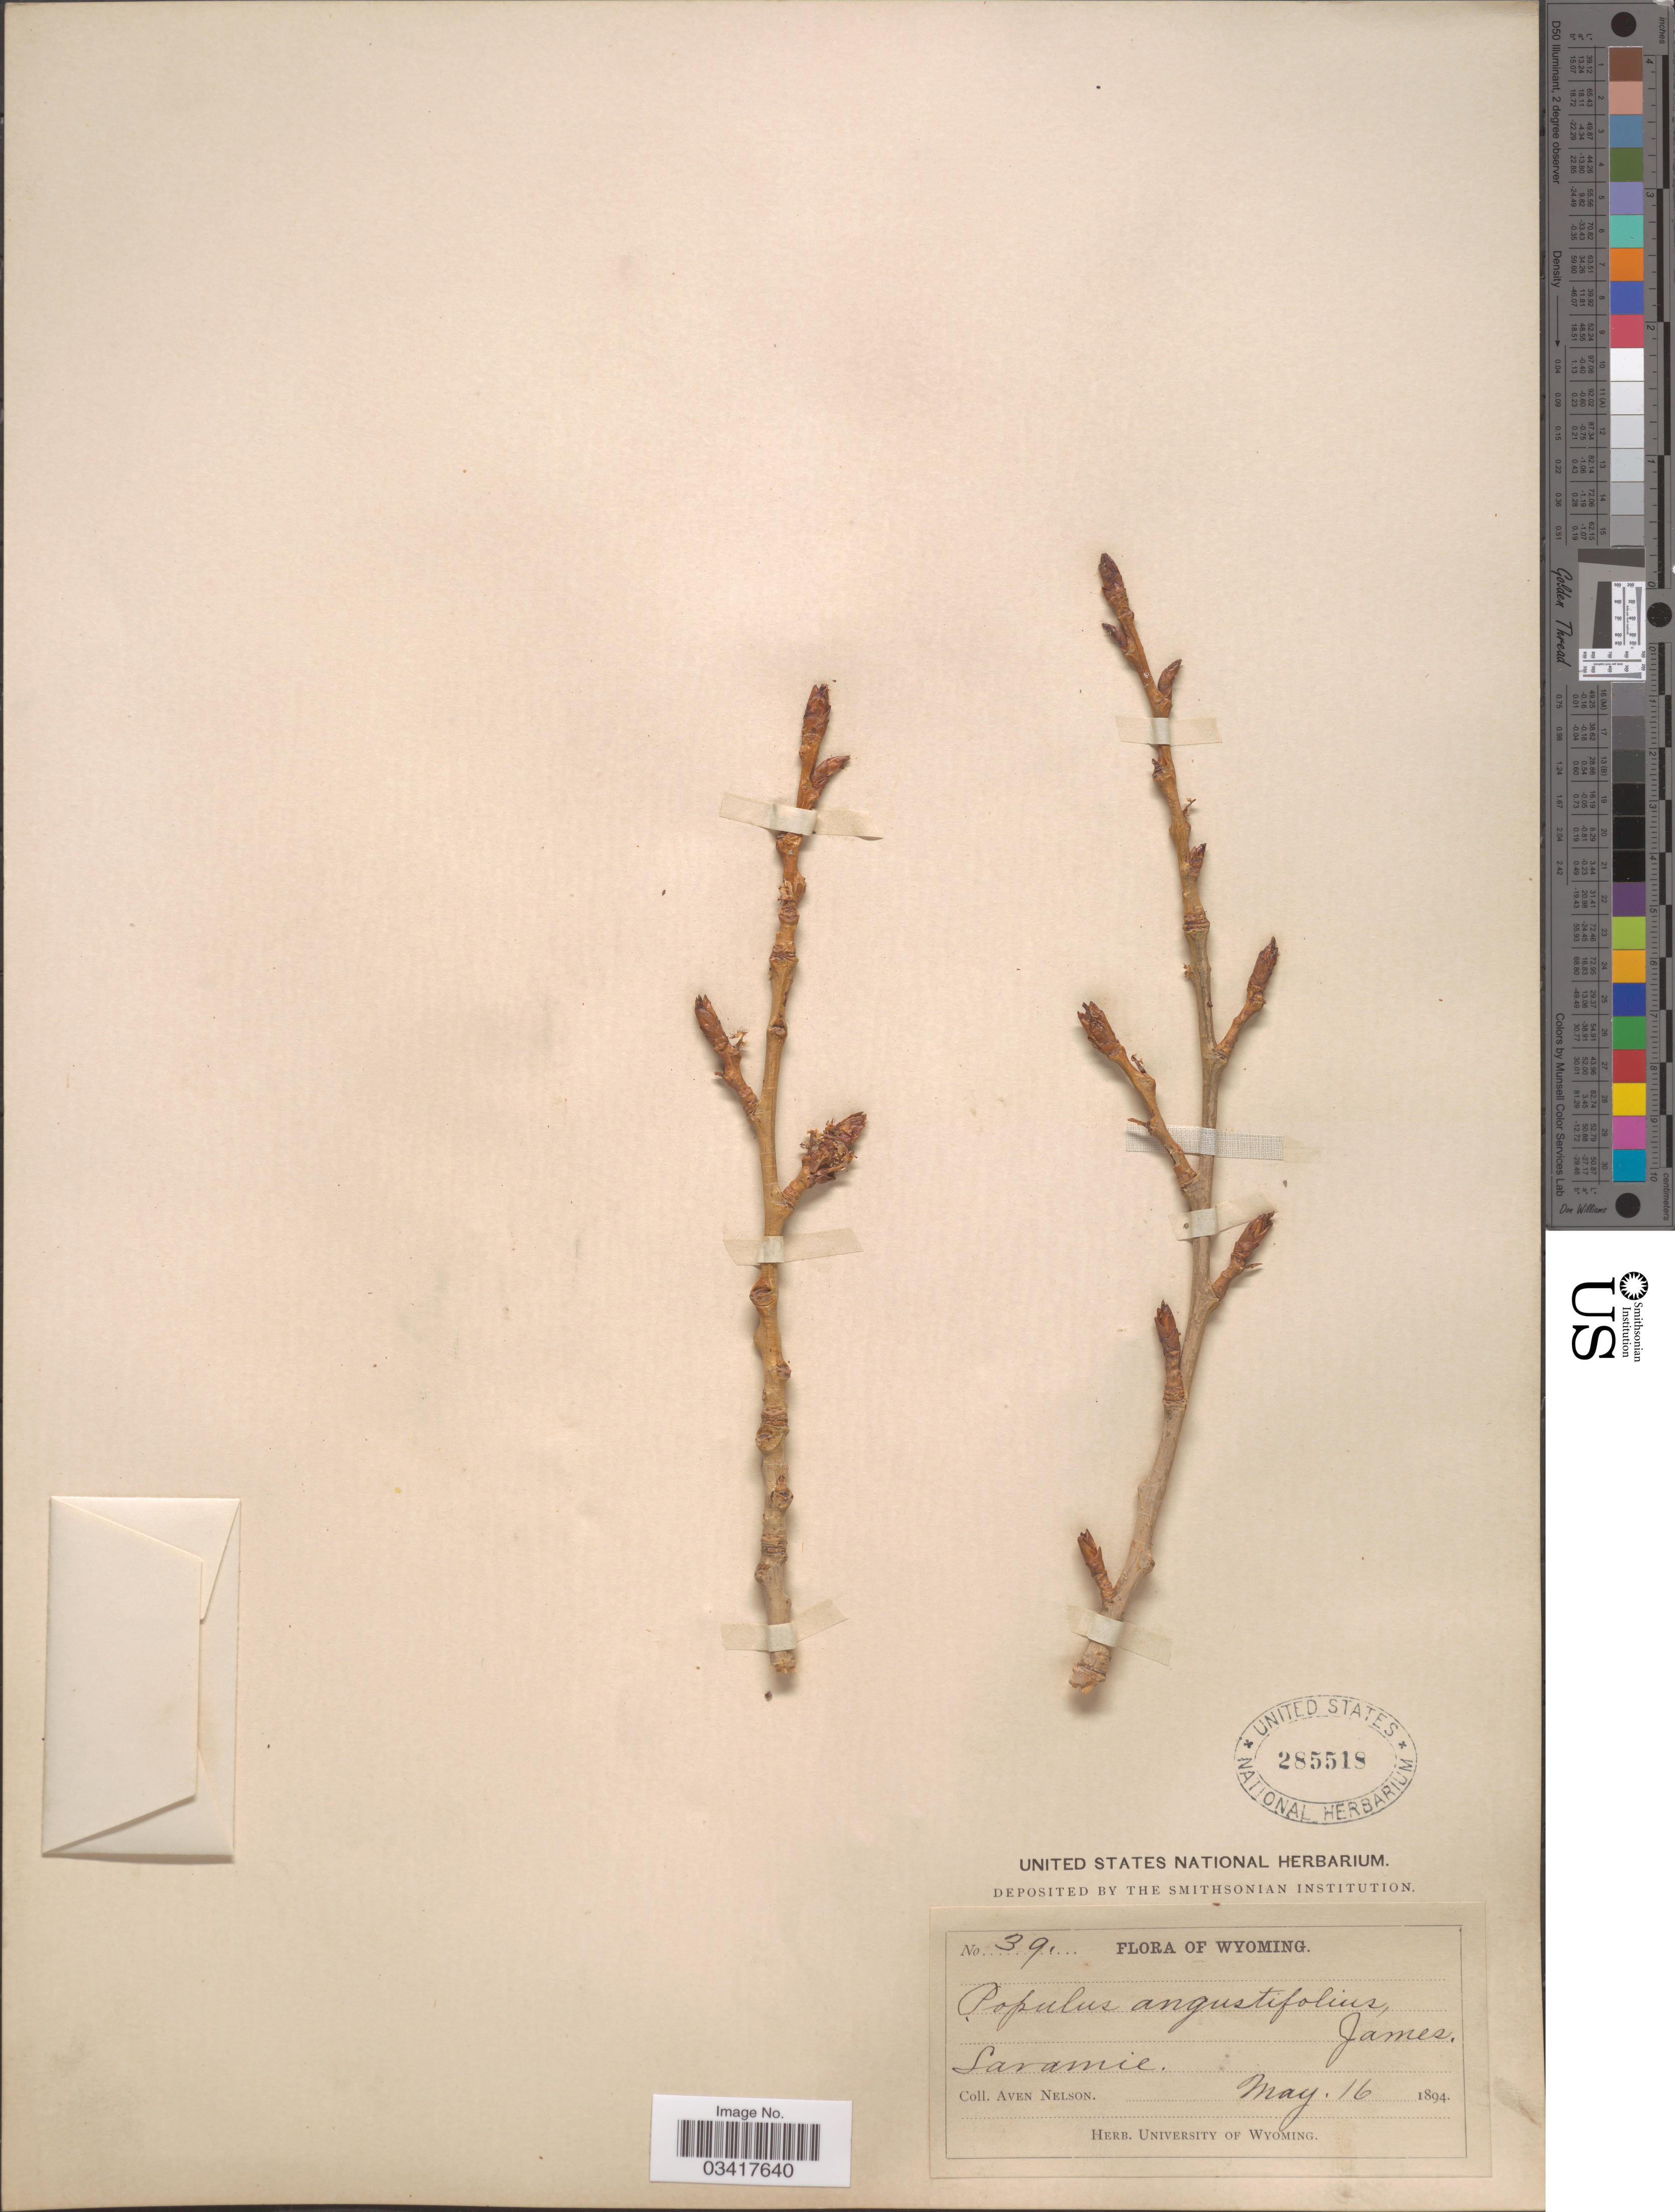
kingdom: Plantae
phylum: Tracheophyta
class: Magnoliopsida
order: Malpighiales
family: Salicaceae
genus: Populus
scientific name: Populus angustifolia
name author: E. James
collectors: A. Nelson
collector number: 39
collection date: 1894-05-16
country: United States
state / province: Wyoming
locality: Laramie.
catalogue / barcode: US 285518